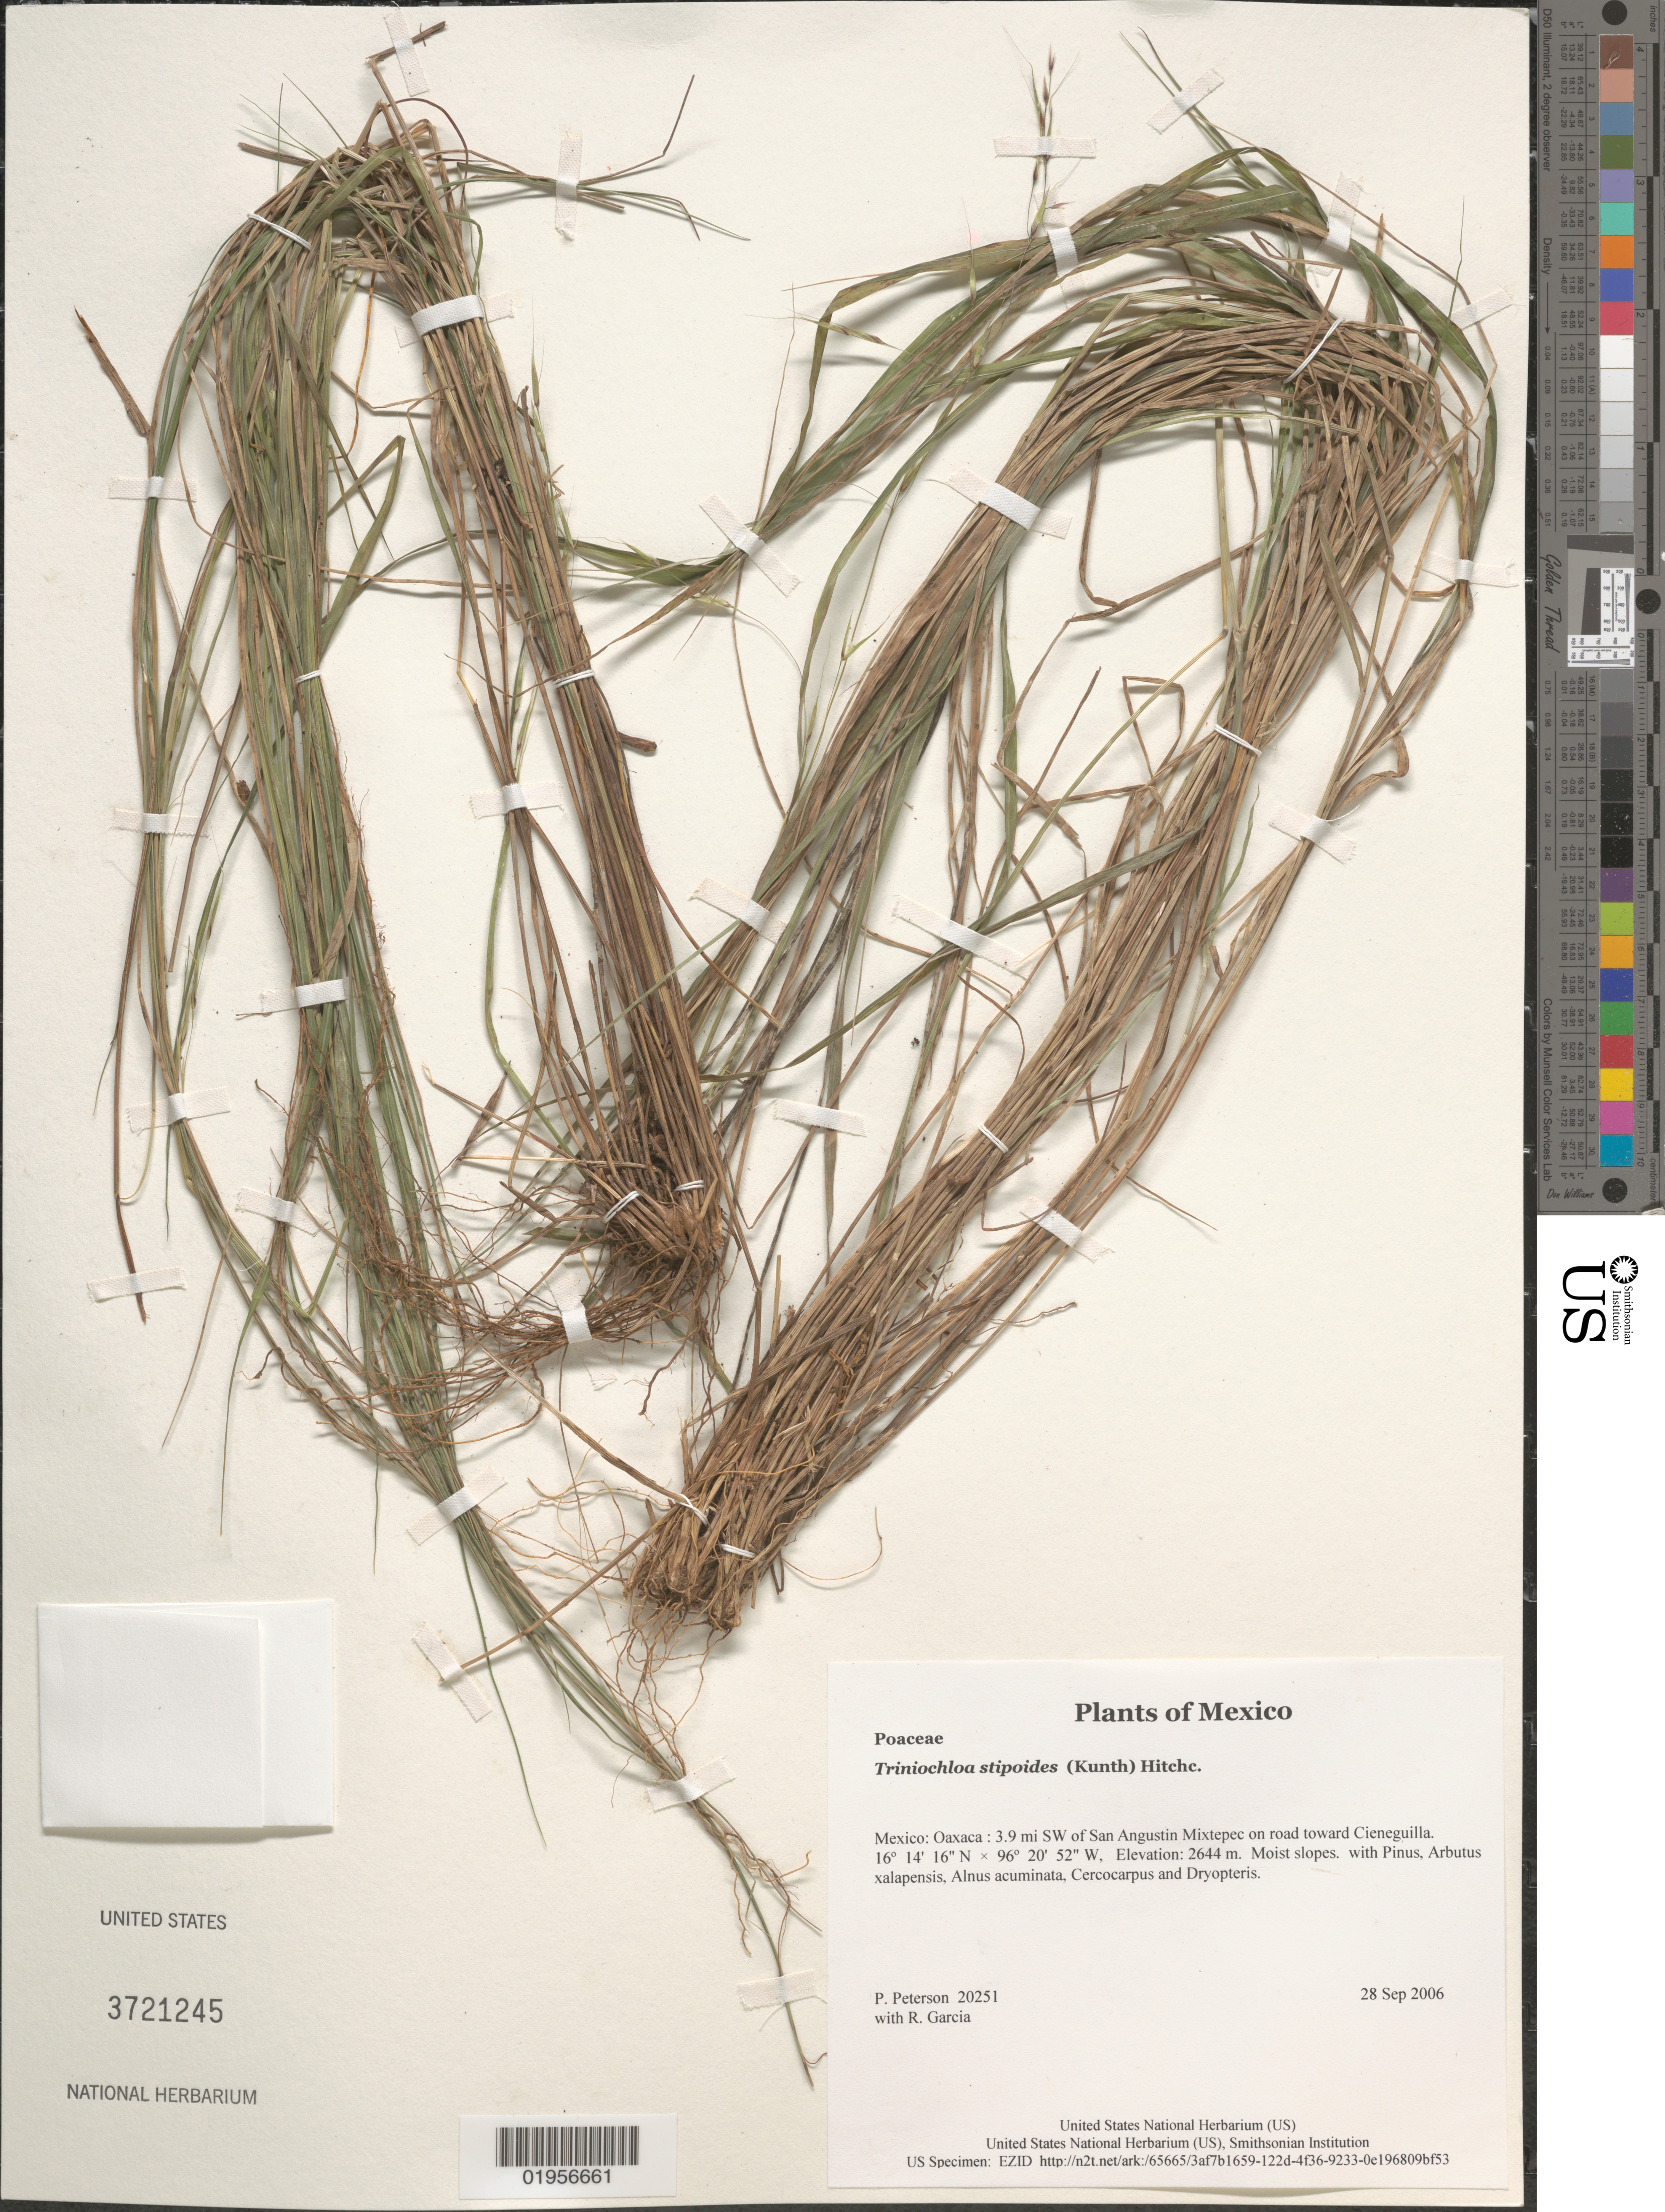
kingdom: Plantae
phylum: Tracheophyta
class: Liliopsida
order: Poales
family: Poaceae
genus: Triniochloa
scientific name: Triniochloa stipoides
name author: (Kunth) Hitchc.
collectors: P. M. Peterson & R. Garcia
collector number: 20251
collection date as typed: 28 Sep 2006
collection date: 2006-09-28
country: Mexico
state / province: Oaxaca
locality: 3.9 mi SW of San Angustin Mixtepec on road toward Cieneguilla.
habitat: Moist slopes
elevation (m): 2644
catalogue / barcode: US 3721245